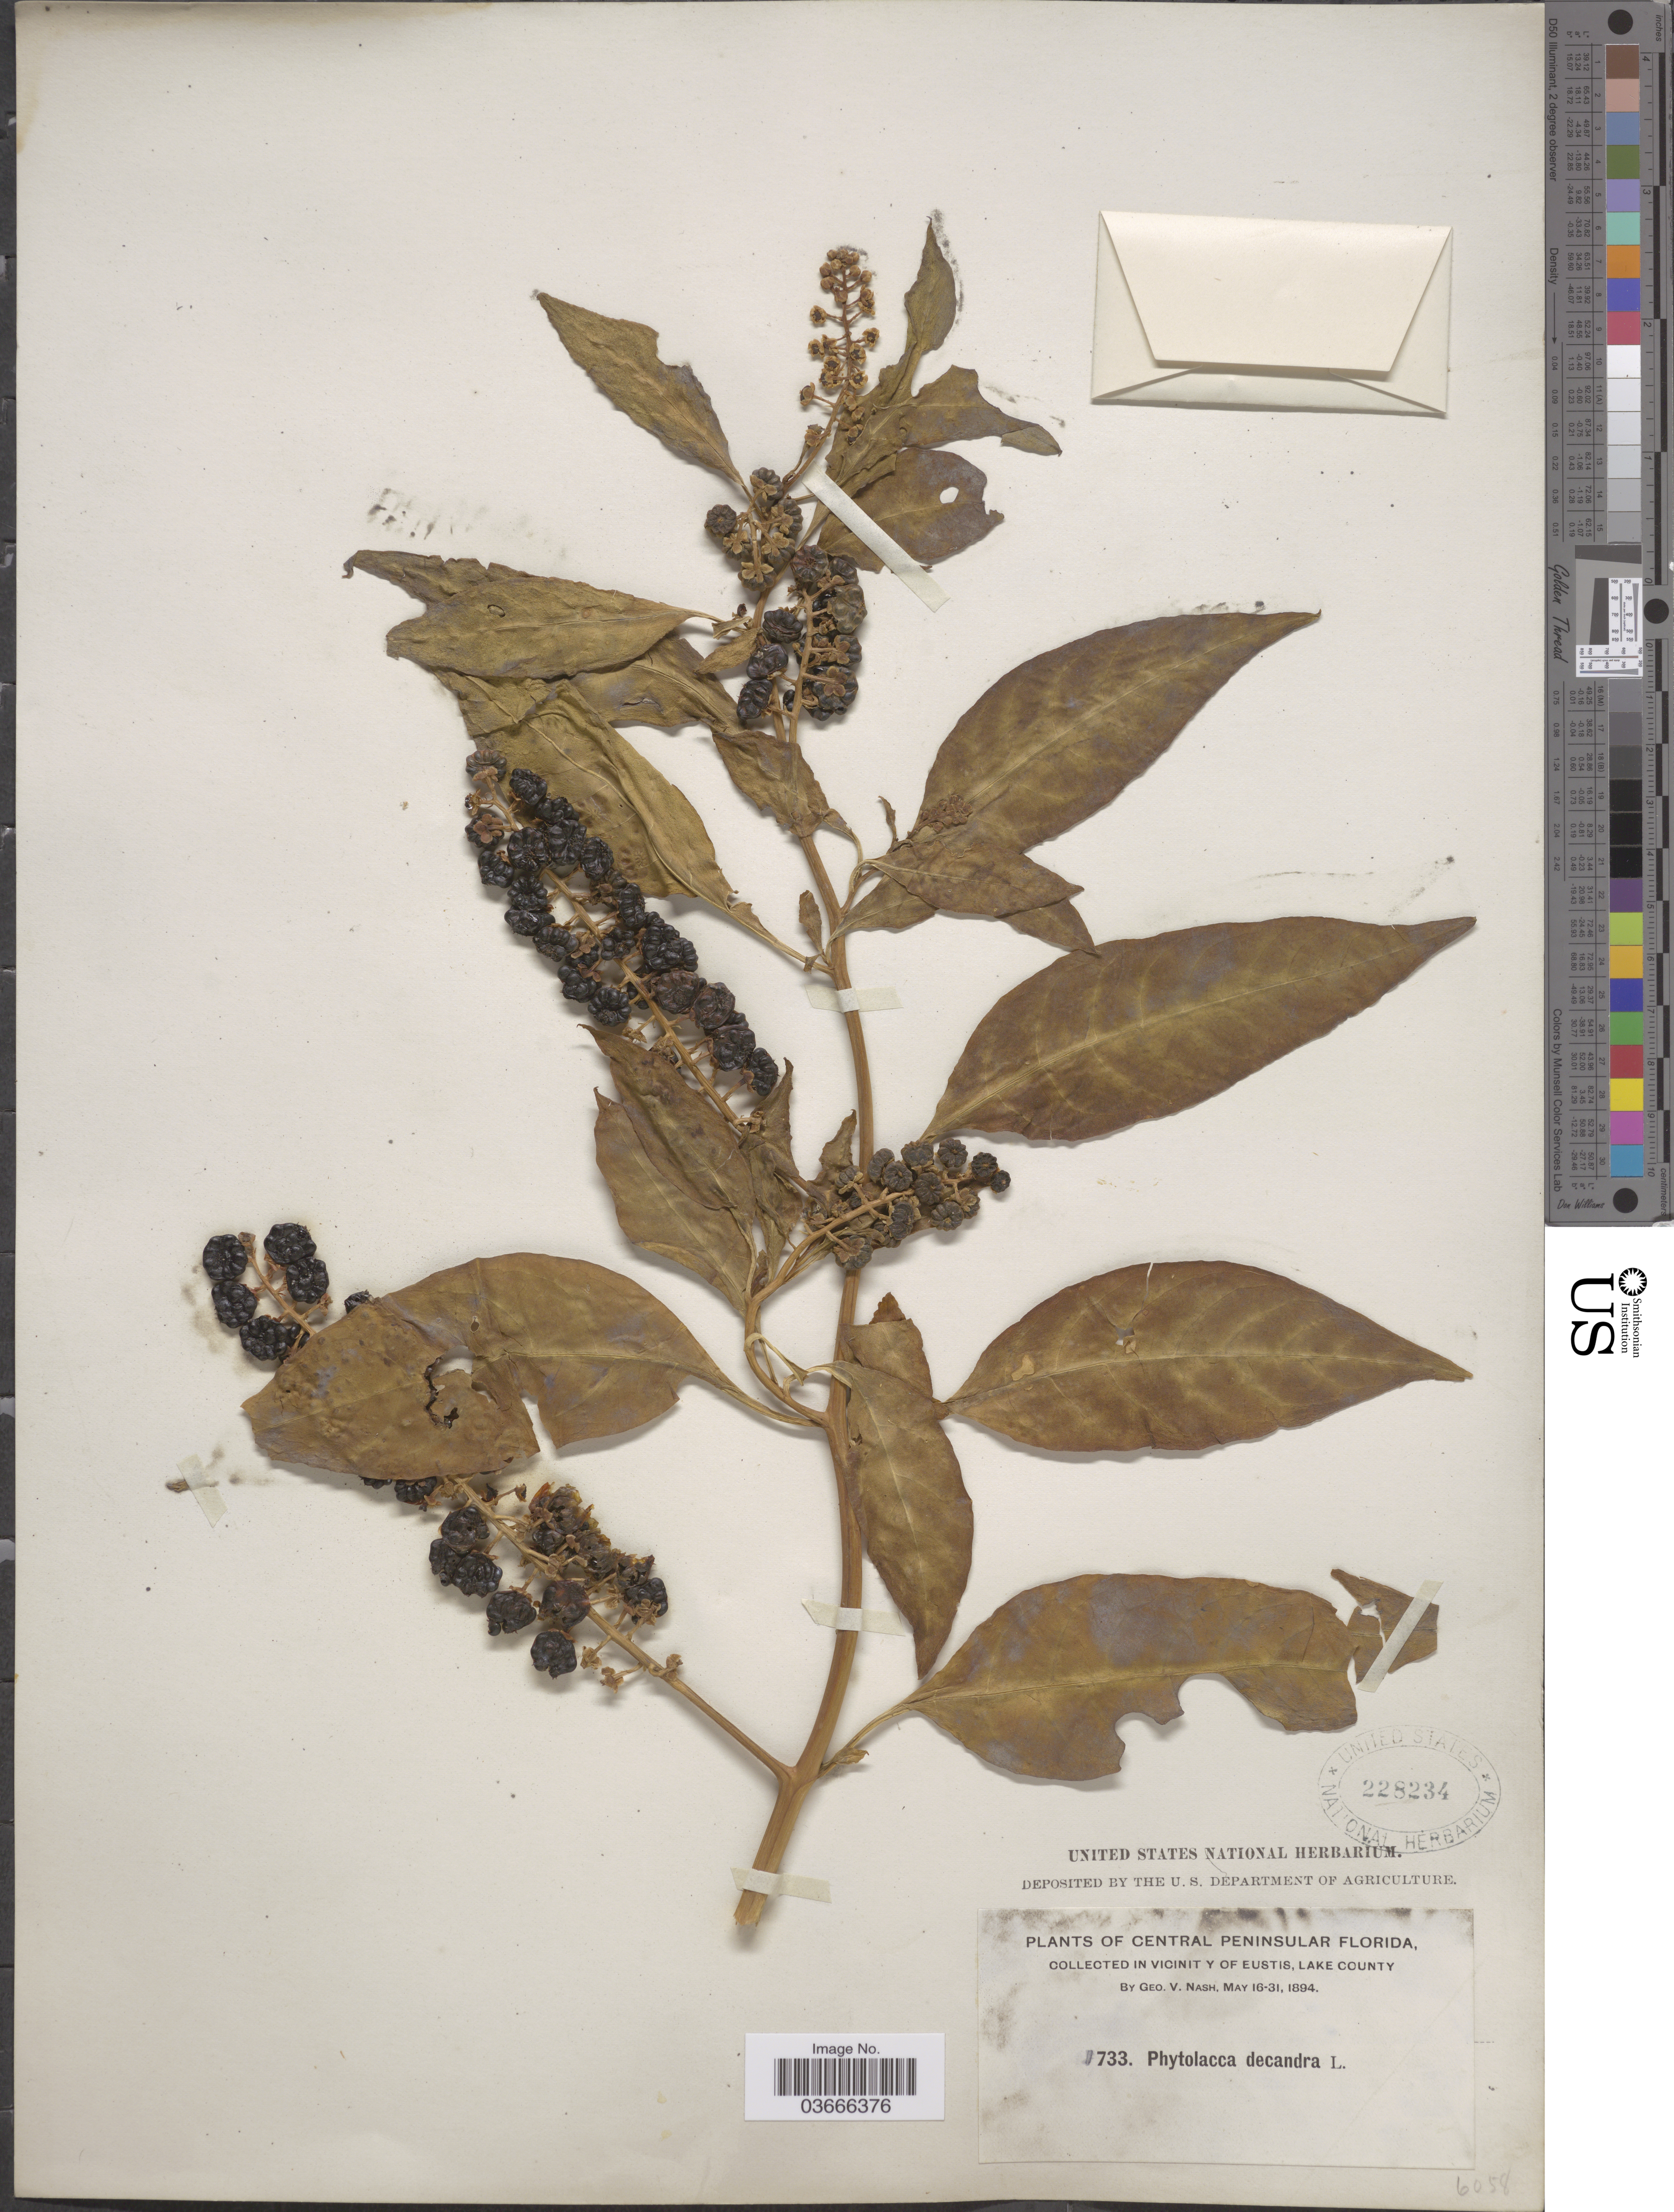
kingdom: Plantae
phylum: Tracheophyta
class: Magnoliopsida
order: Caryophyllales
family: Phytolaccaceae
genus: Phytolacca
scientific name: Phytolacca americana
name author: L.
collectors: G. V. Nash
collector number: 1733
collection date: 1894-05-16/1894-05-31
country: United States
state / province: Florida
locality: Central Peninsular Florida. In vicinity of Eustis, Lake County.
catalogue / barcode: US 228234